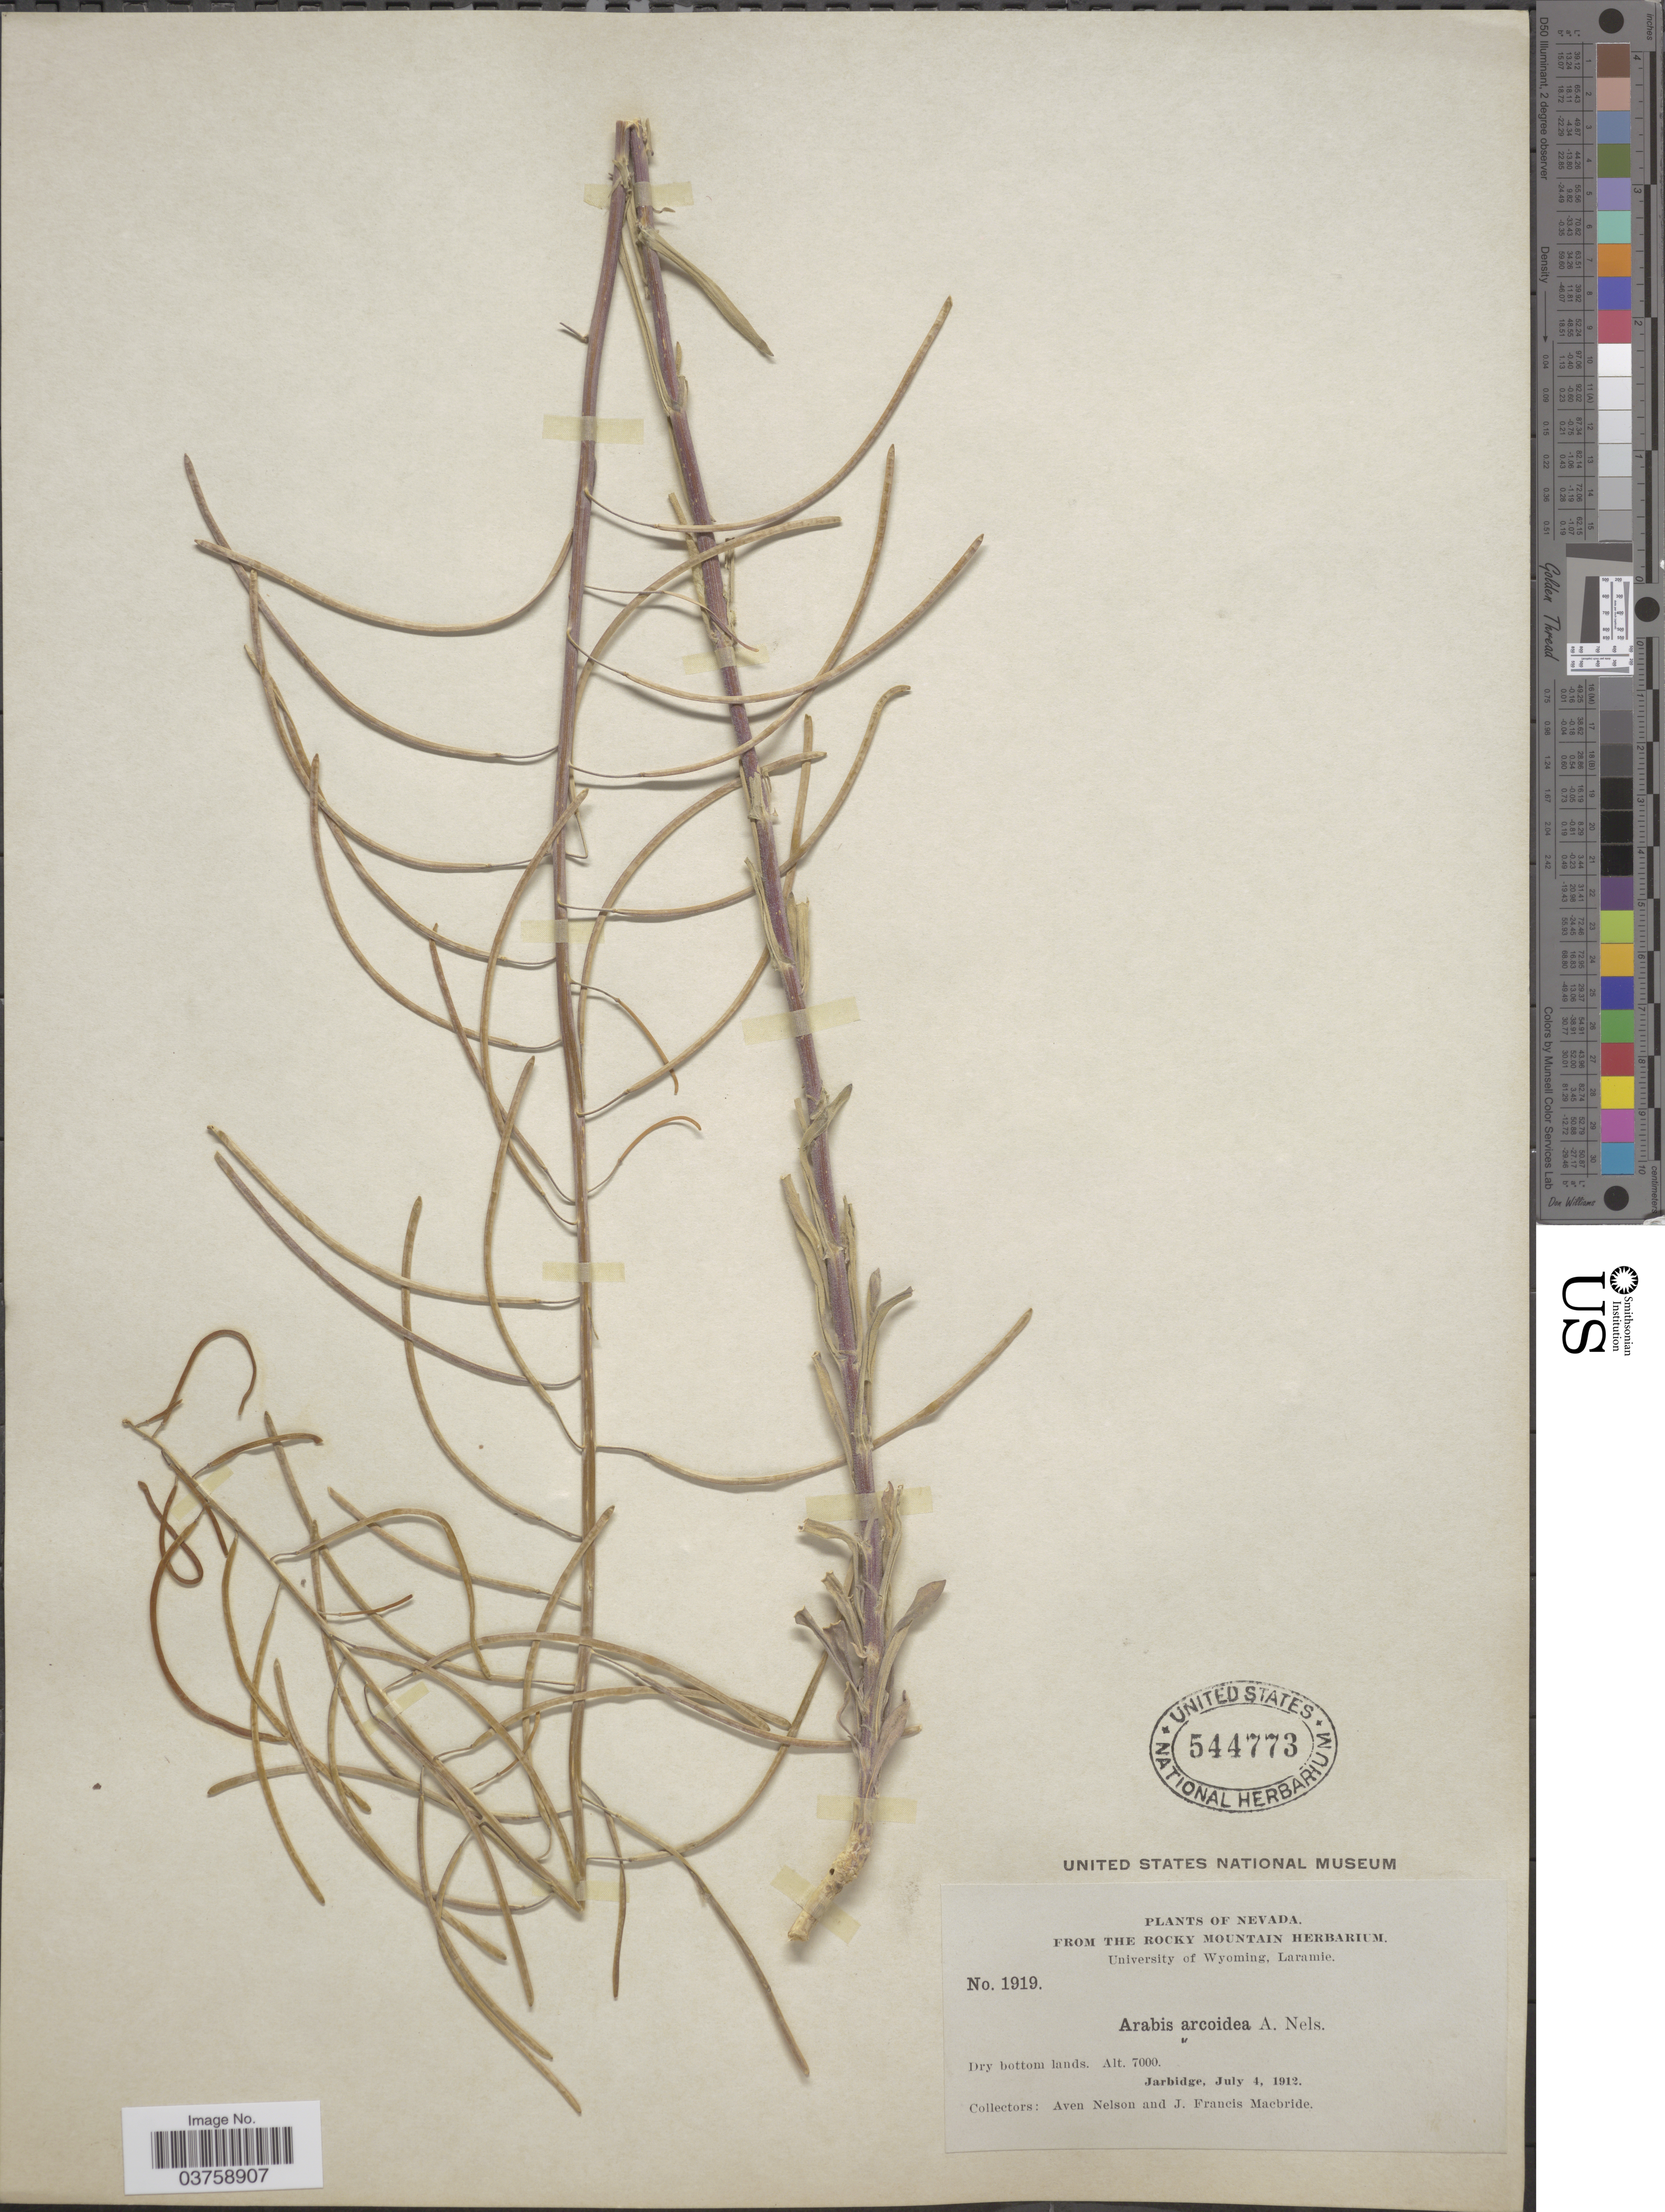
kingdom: Plantae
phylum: Tracheophyta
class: Magnoliopsida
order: Brassicales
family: Brassicaceae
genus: Arabis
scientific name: Arabis sparsiflora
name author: Nutt.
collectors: A. Nelson & J. F. Macbride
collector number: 1919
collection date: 1912-07-04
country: United States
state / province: Nevada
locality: Jarbidge.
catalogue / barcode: US 544773